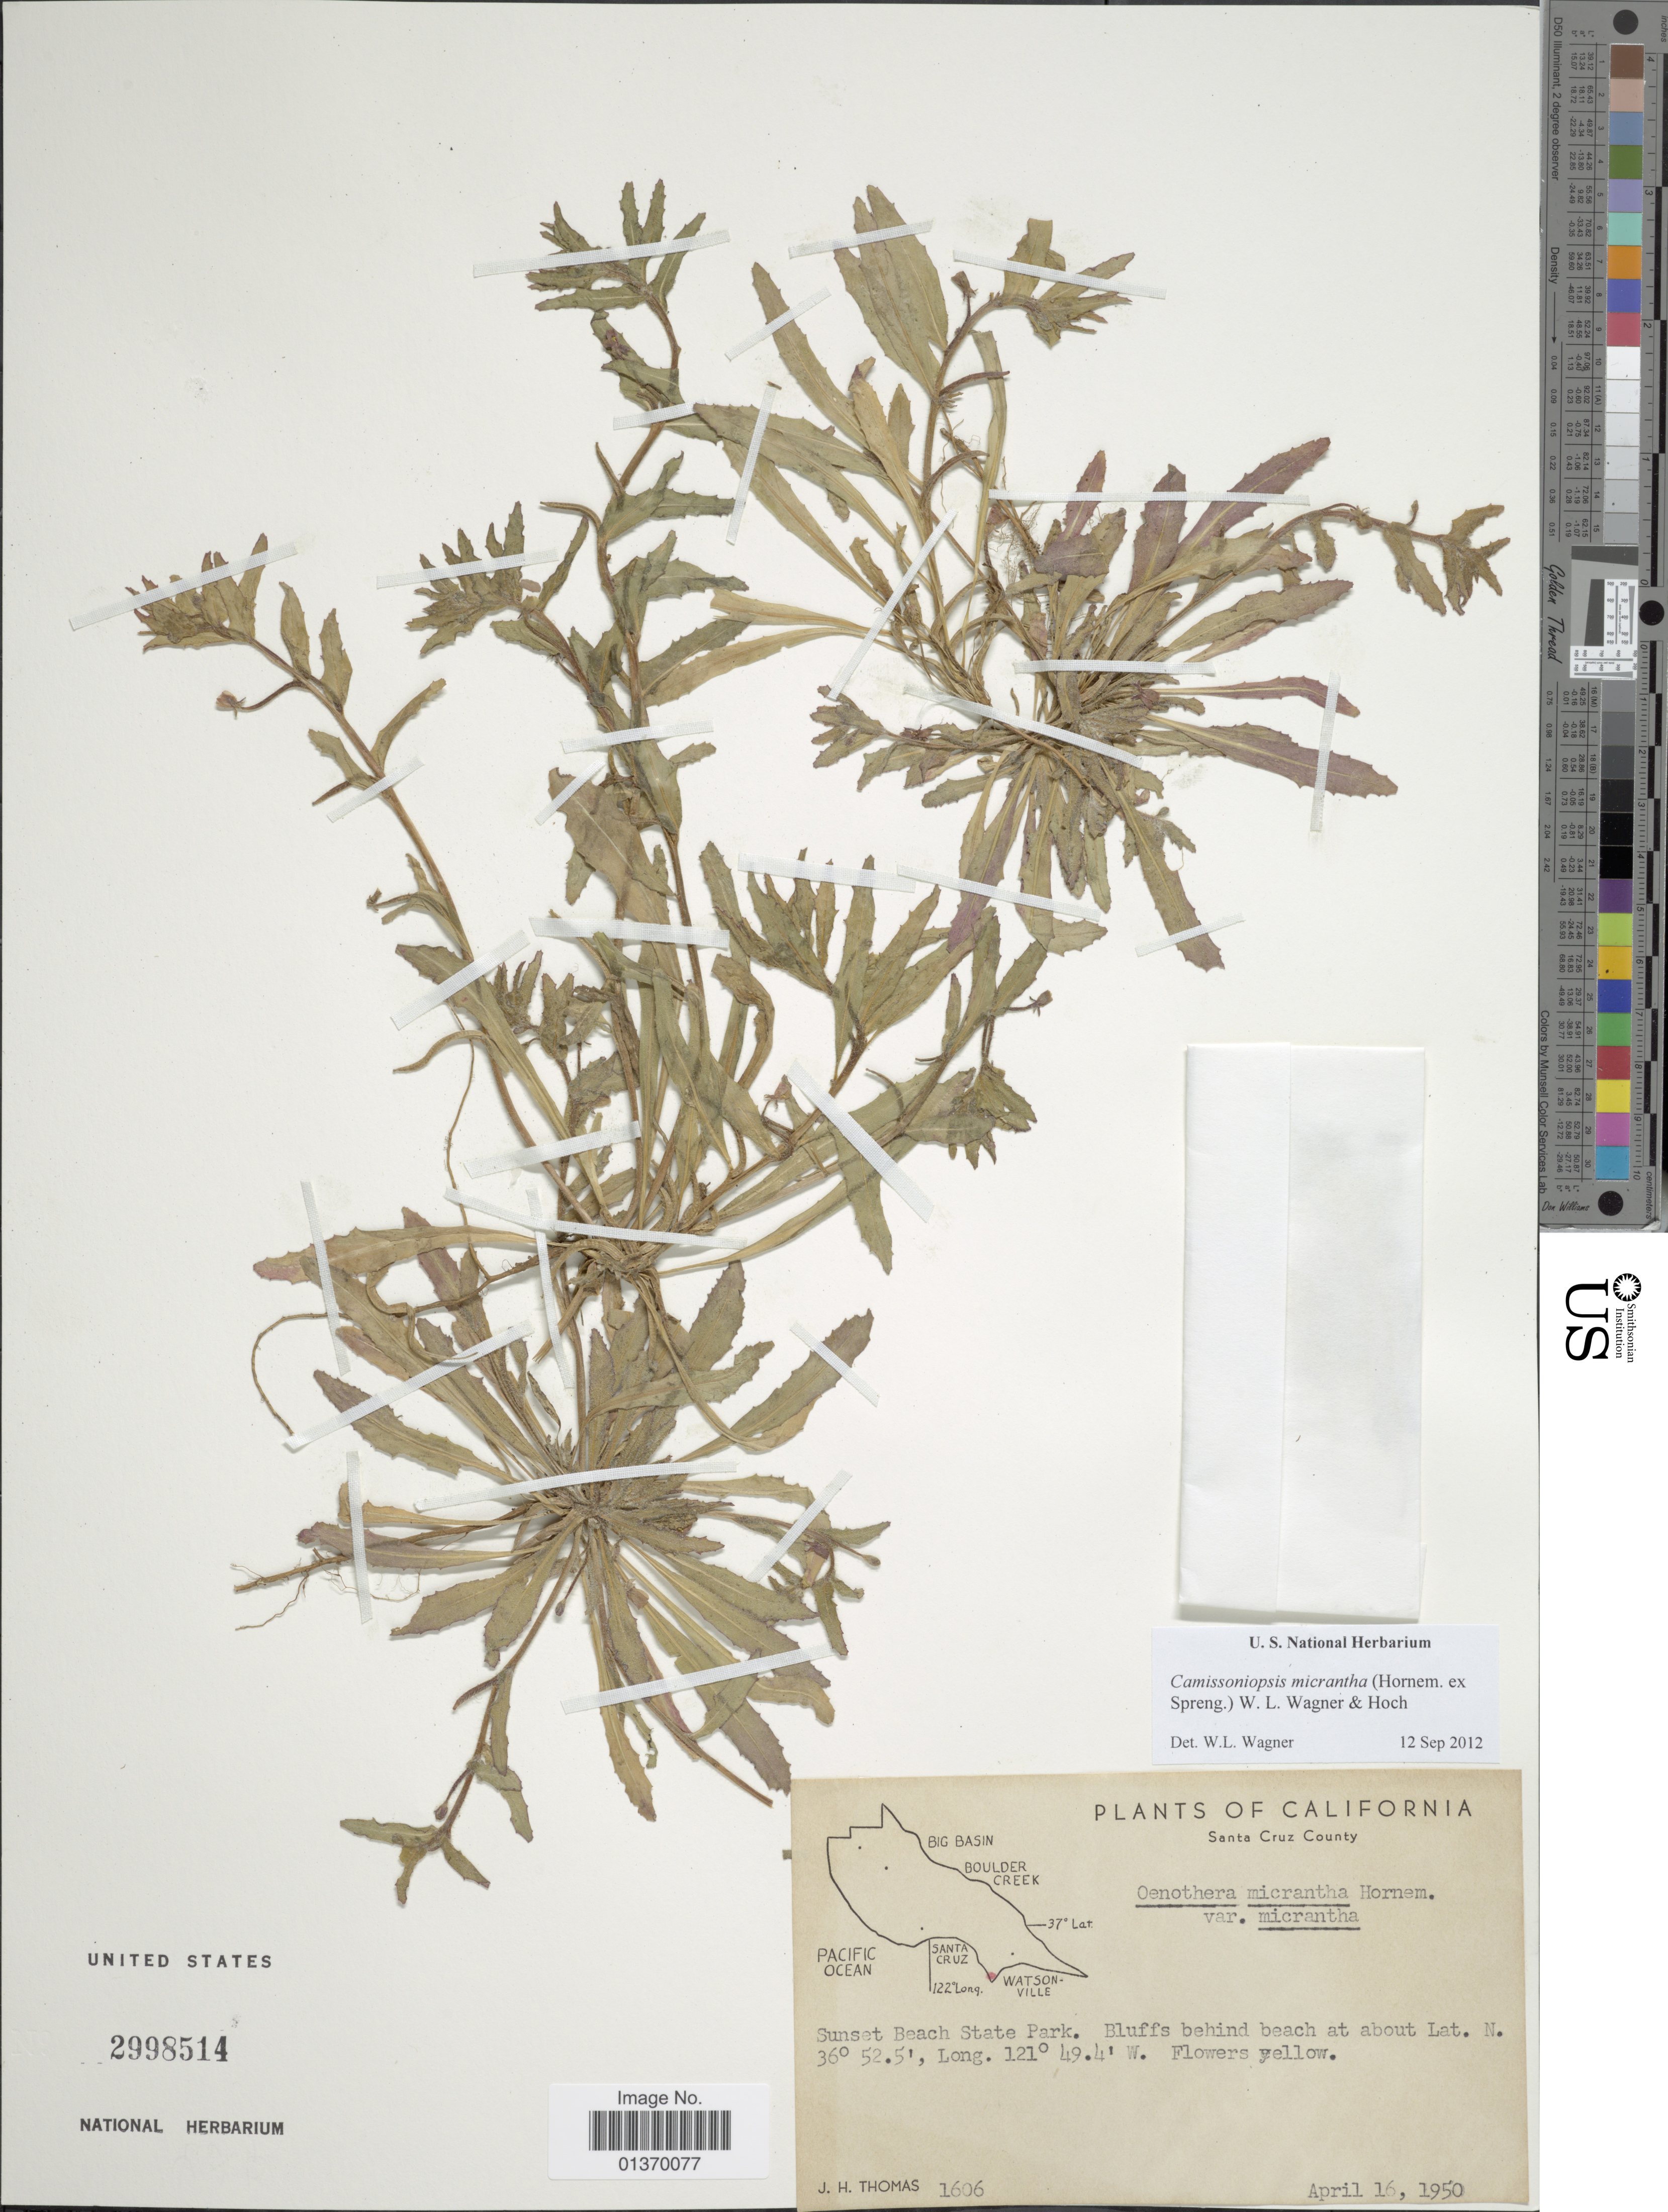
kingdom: Plantae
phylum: Tracheophyta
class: Magnoliopsida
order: Myrtales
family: Onagraceae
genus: Camissoniopsis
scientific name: Camissoniopsis micrantha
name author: (Hornem. ex Spreng.) W.L. Wagner & Hoch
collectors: J. H. Thomas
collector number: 1606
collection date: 1950-04-16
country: United States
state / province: California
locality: Santa Cruz, Sunset Beach State Park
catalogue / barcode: US 2998514